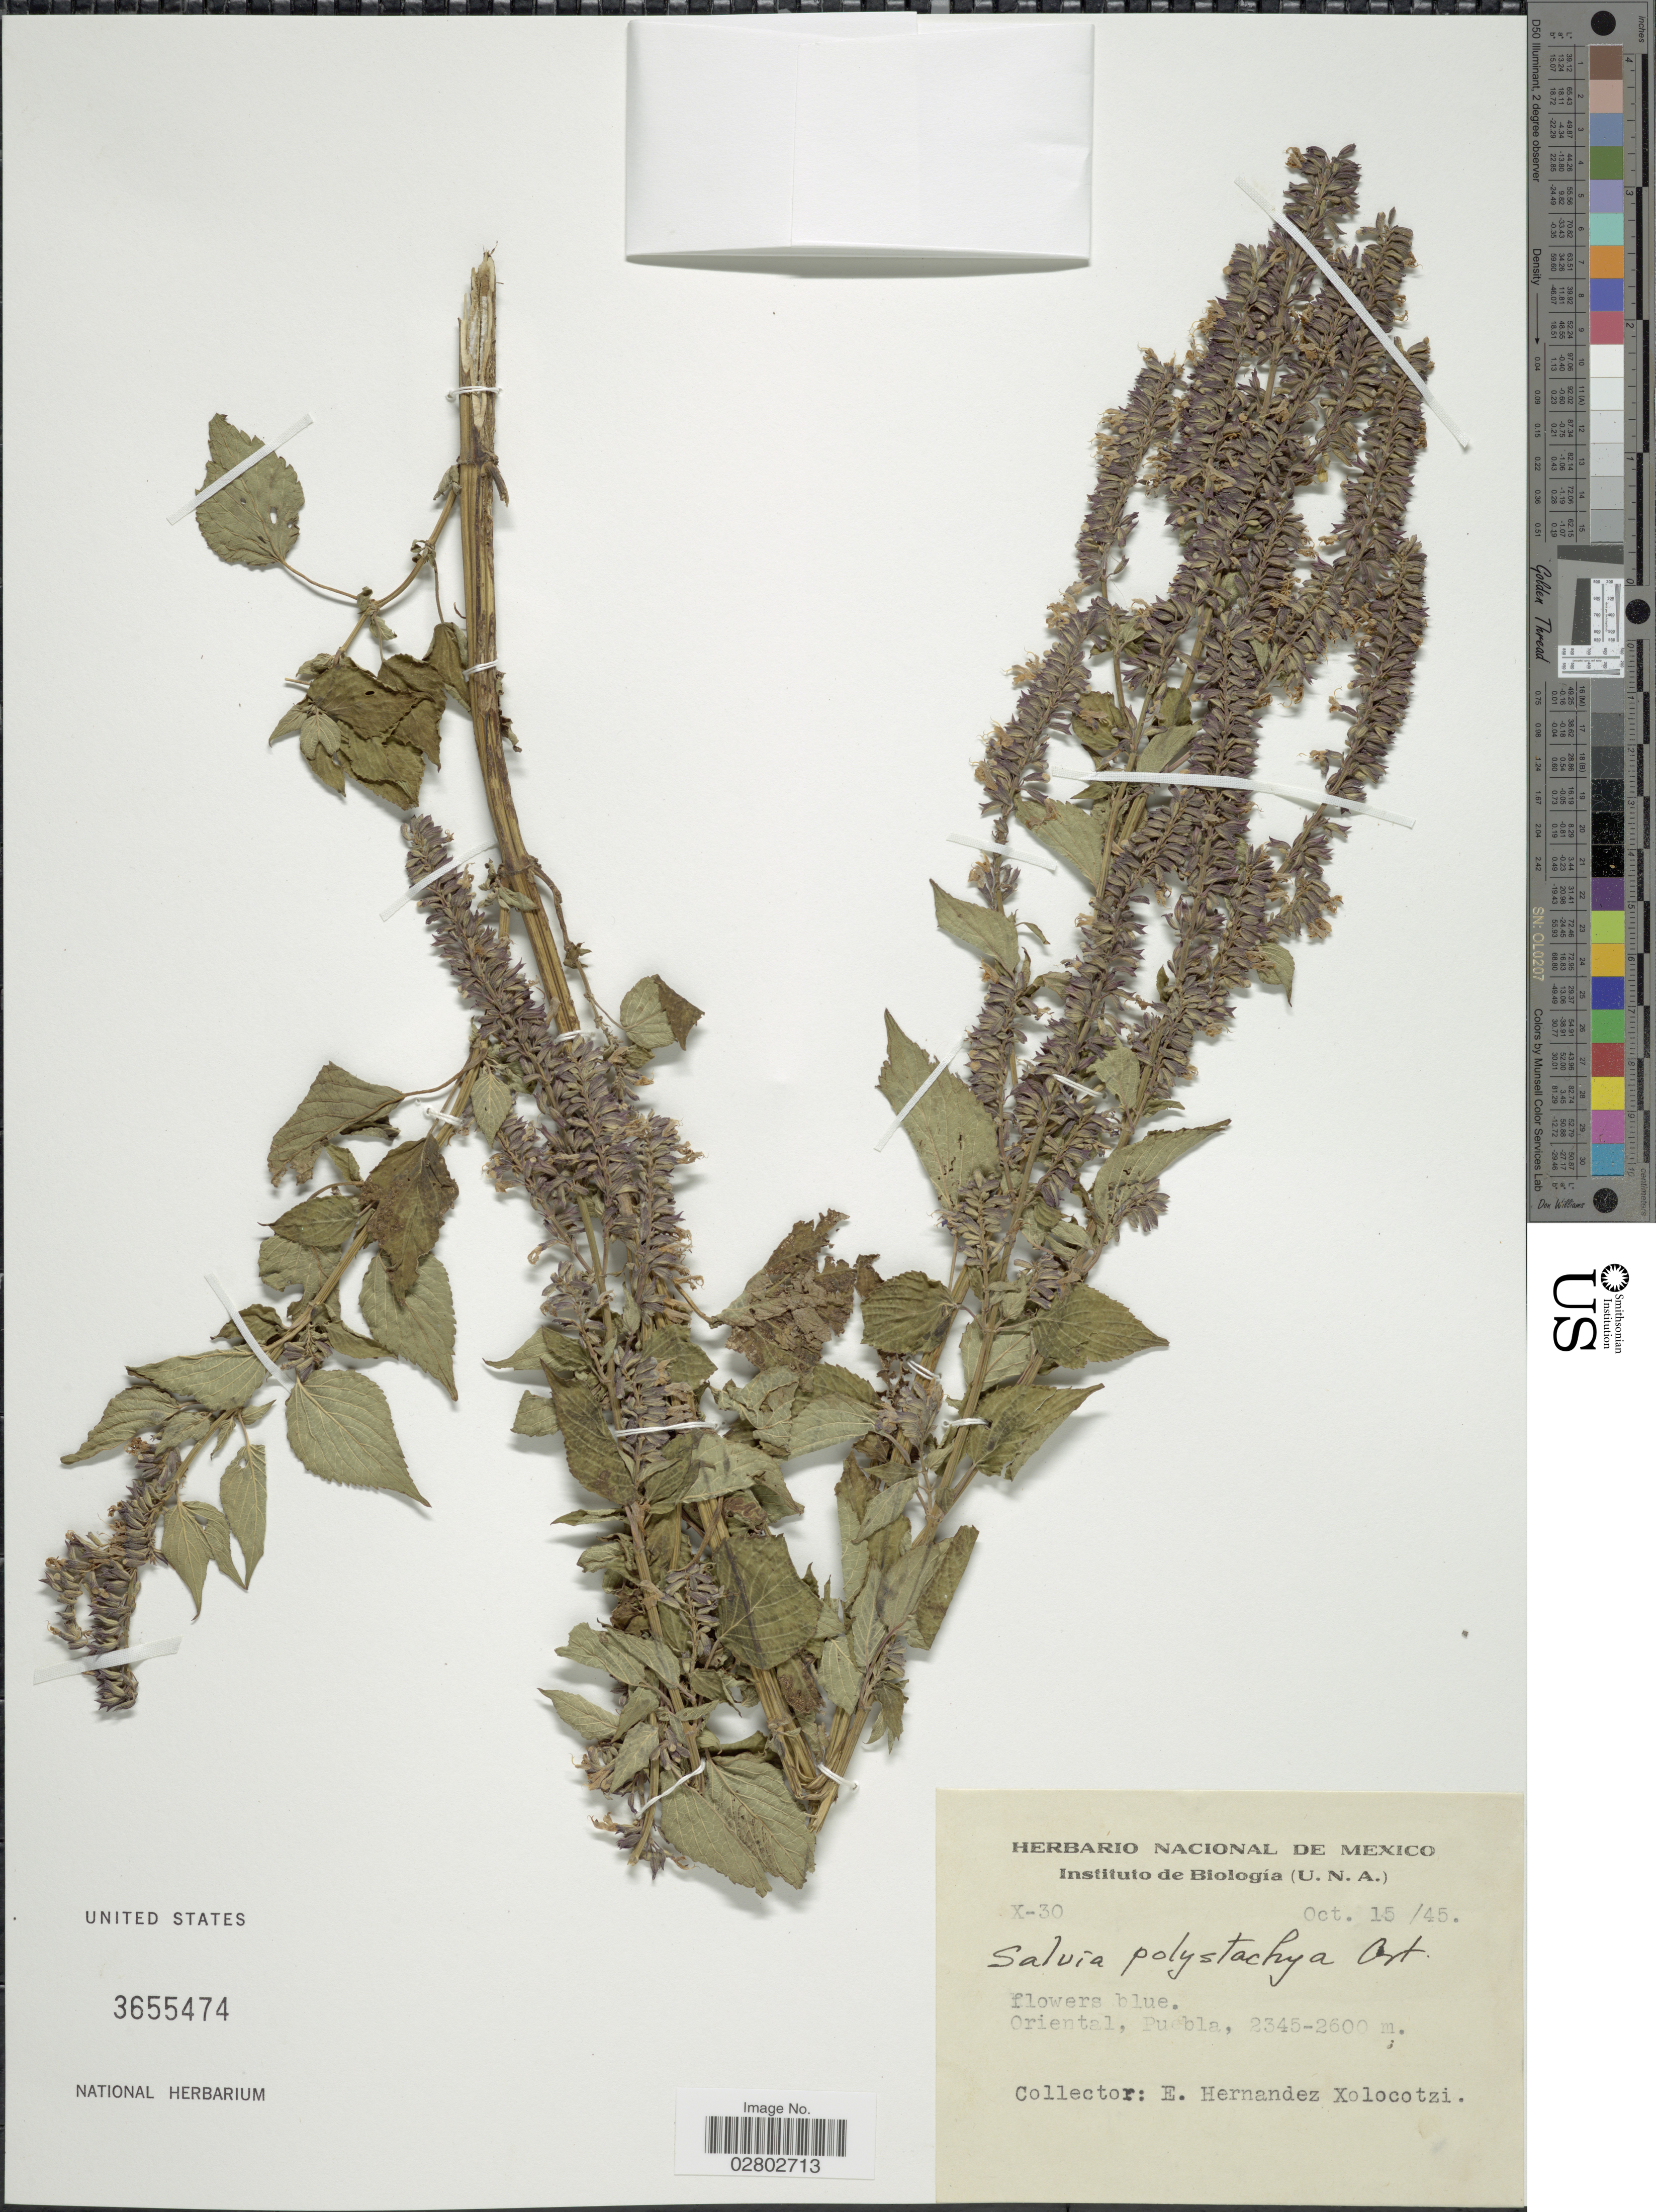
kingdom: Plantae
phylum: Tracheophyta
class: Magnoliopsida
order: Lamiales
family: Lamiaceae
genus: Salvia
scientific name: Salvia polystachya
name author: Cav.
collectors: E. I. Hernández-X.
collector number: X-30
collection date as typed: Transcribed d/m/y: 15/10/45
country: Mexico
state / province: Puebla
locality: Oriental.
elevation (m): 2345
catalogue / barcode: US 3655474